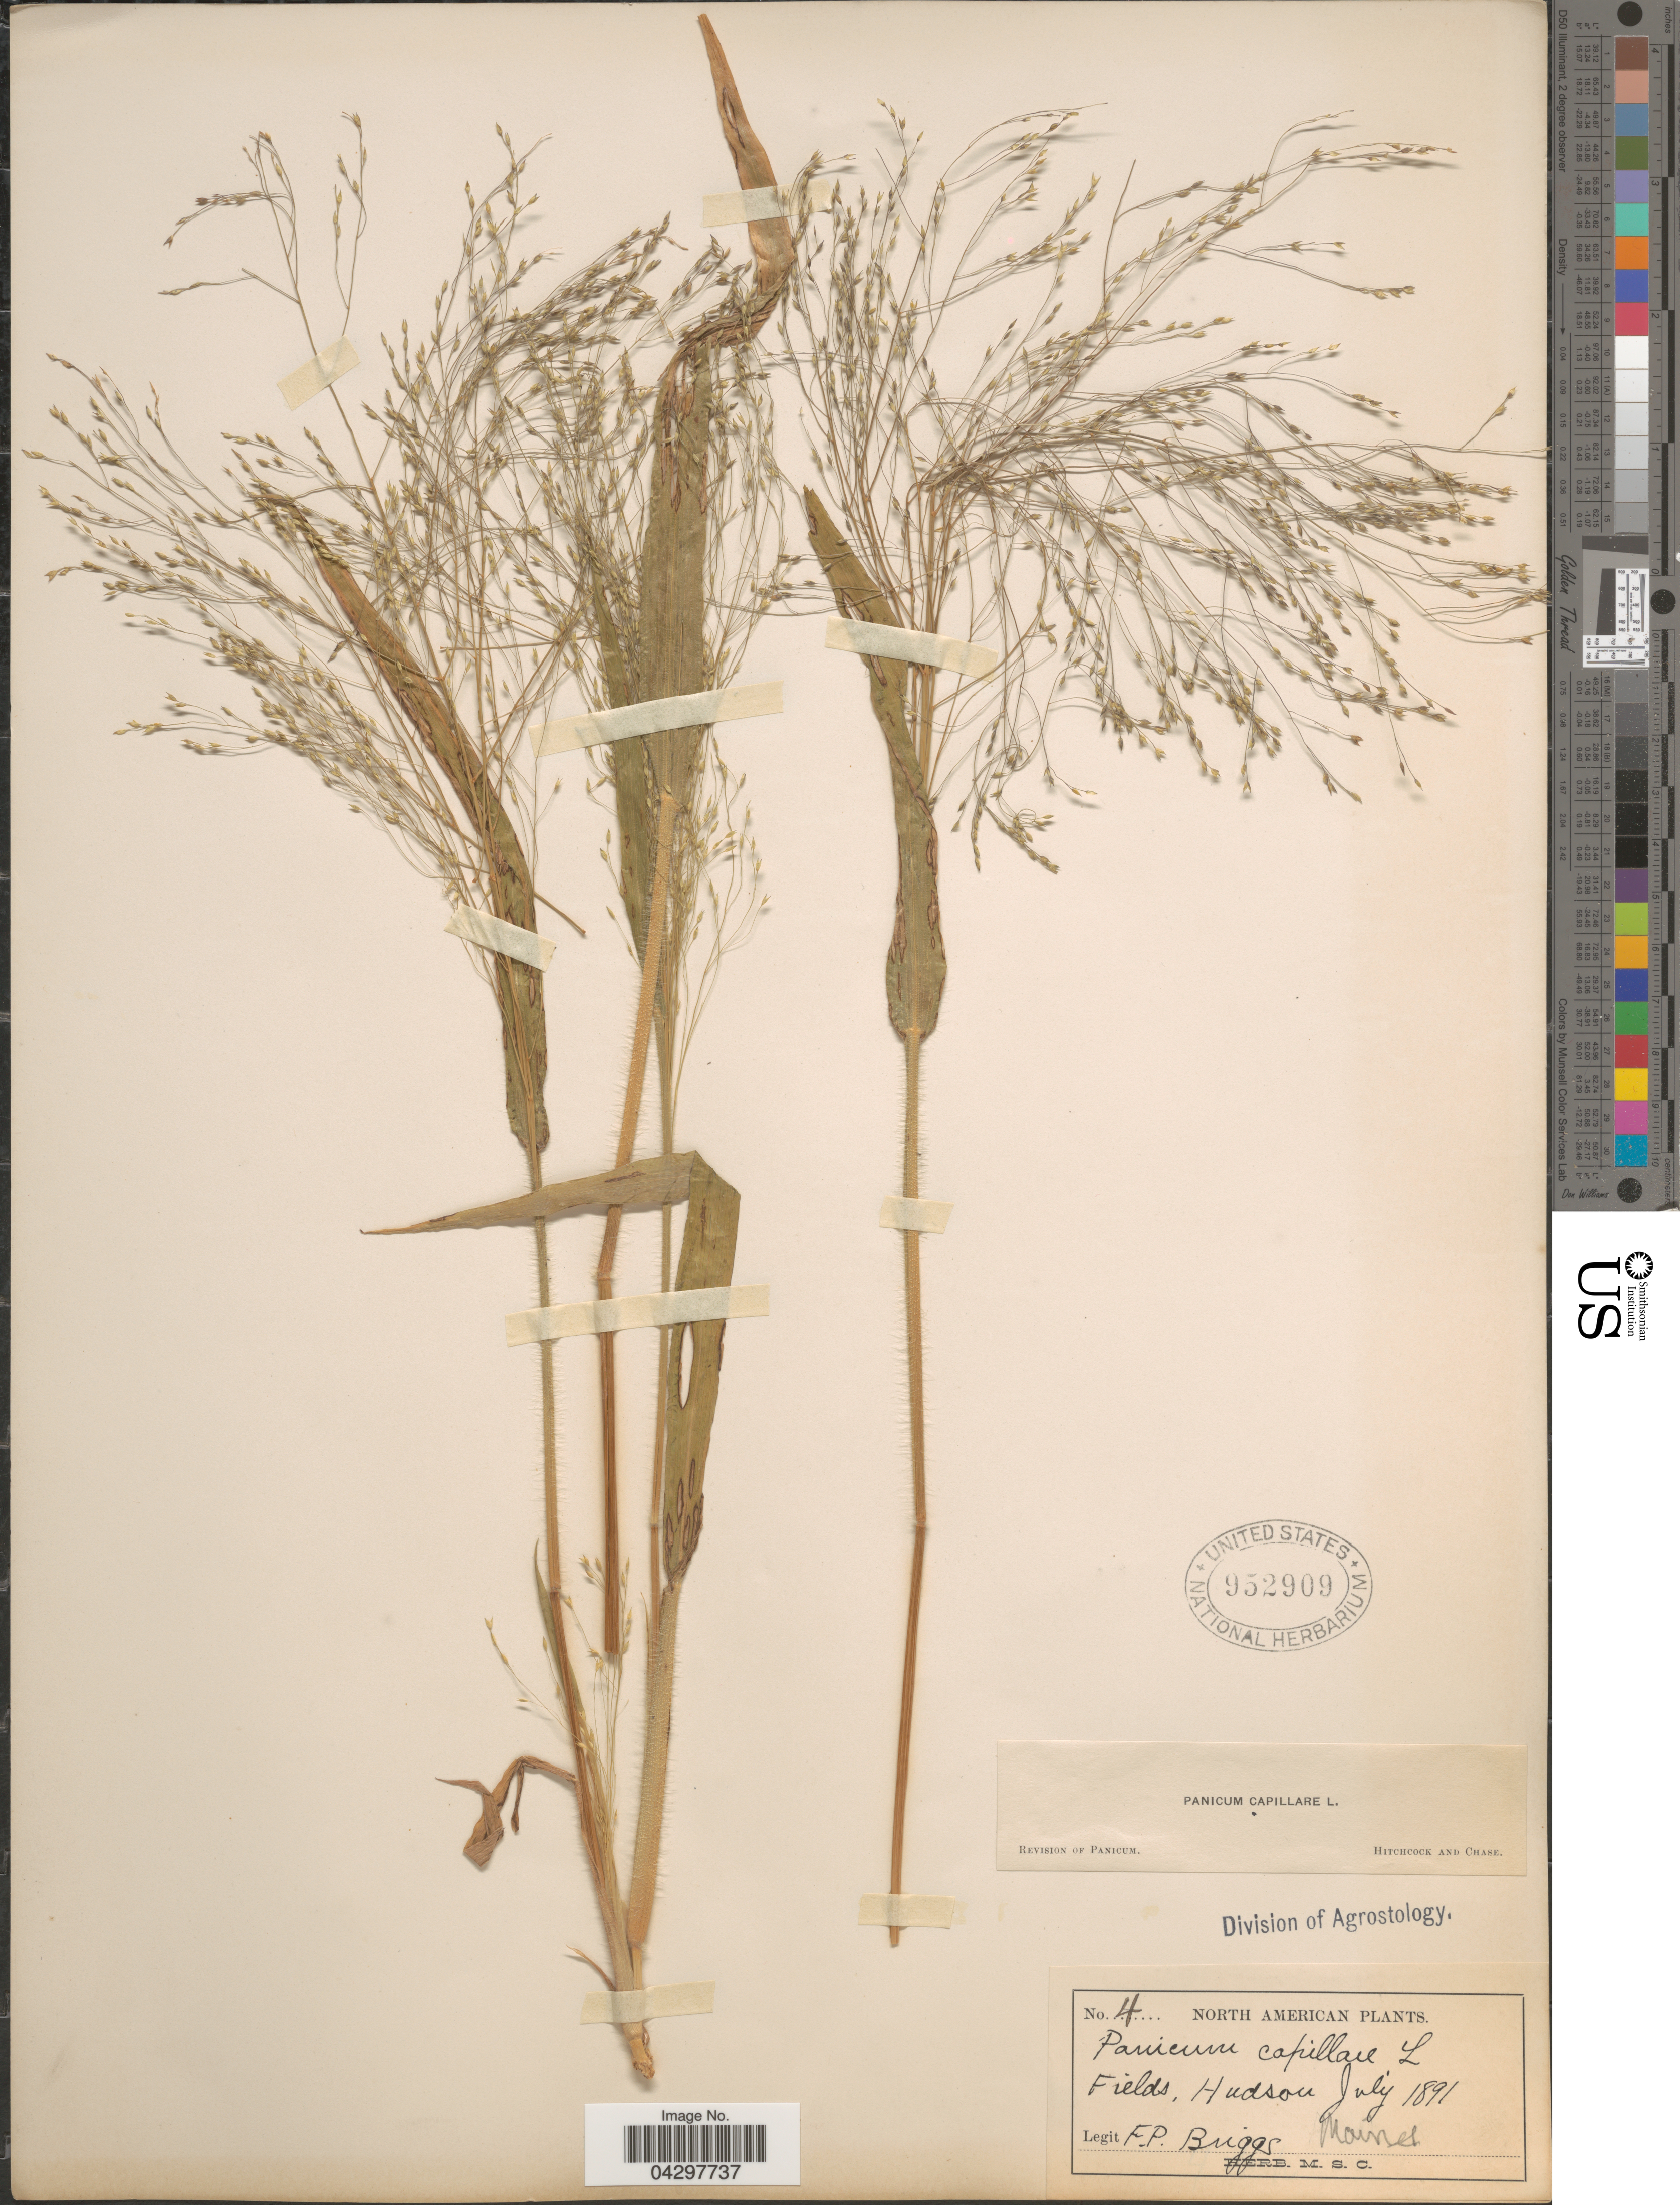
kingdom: Plantae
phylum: Tracheophyta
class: Liliopsida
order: Poales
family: Poaceae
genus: Panicum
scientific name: Panicum capillare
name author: L.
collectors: F. Briggs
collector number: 4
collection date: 1891-07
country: United States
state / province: Maine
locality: Fields, Hudson.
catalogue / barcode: US 952909